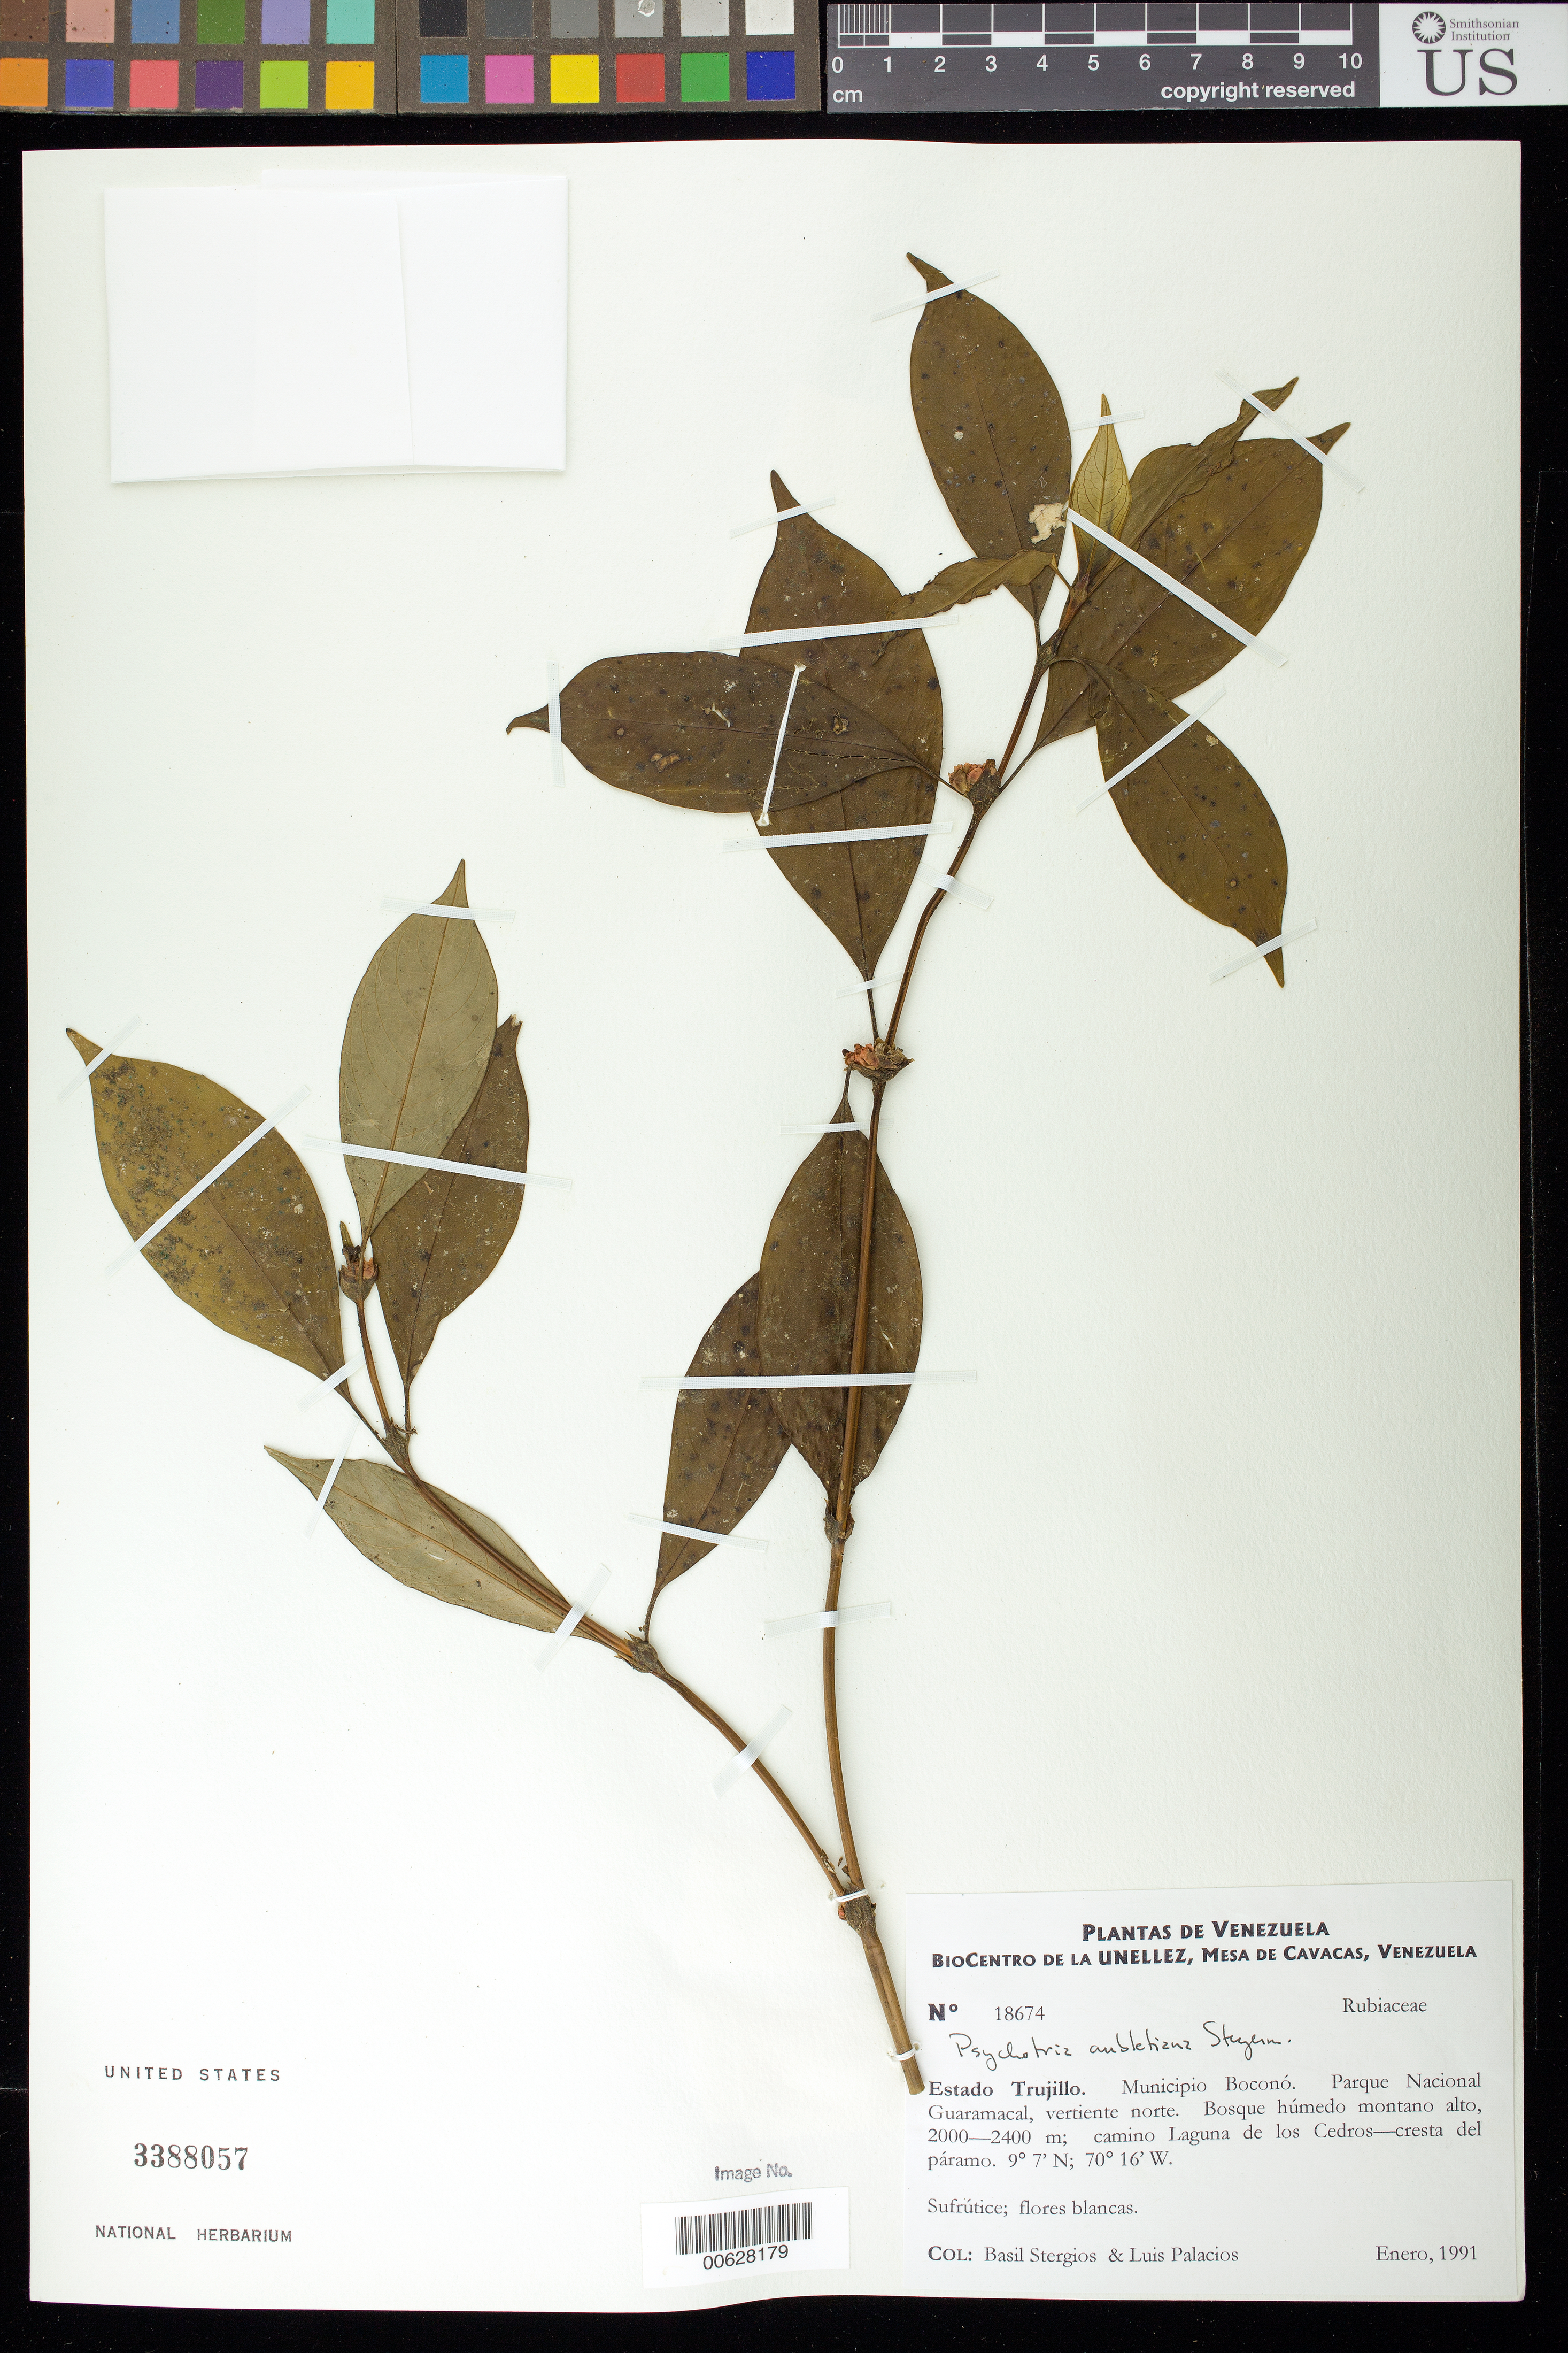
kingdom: Plantae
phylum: Tracheophyta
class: Magnoliopsida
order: Gentianales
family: Rubiaceae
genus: Psychotria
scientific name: Psychotria aubletiana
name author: Steyerm.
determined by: Dorr, L. J., (BOT), Smithsonian Institution - National Museum of Natural History (UNITED STATES)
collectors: B. G. Stergios & L. Palacios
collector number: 18674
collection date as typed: Jan 1991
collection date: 1991-01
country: Venezuela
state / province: Trujillo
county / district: Boconó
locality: Parque Nacional Guaramacal, vertiente N, camino laguna de los Cedros-cresta del páramo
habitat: Bosque húmedo montano alto.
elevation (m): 2000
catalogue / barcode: US 3388057